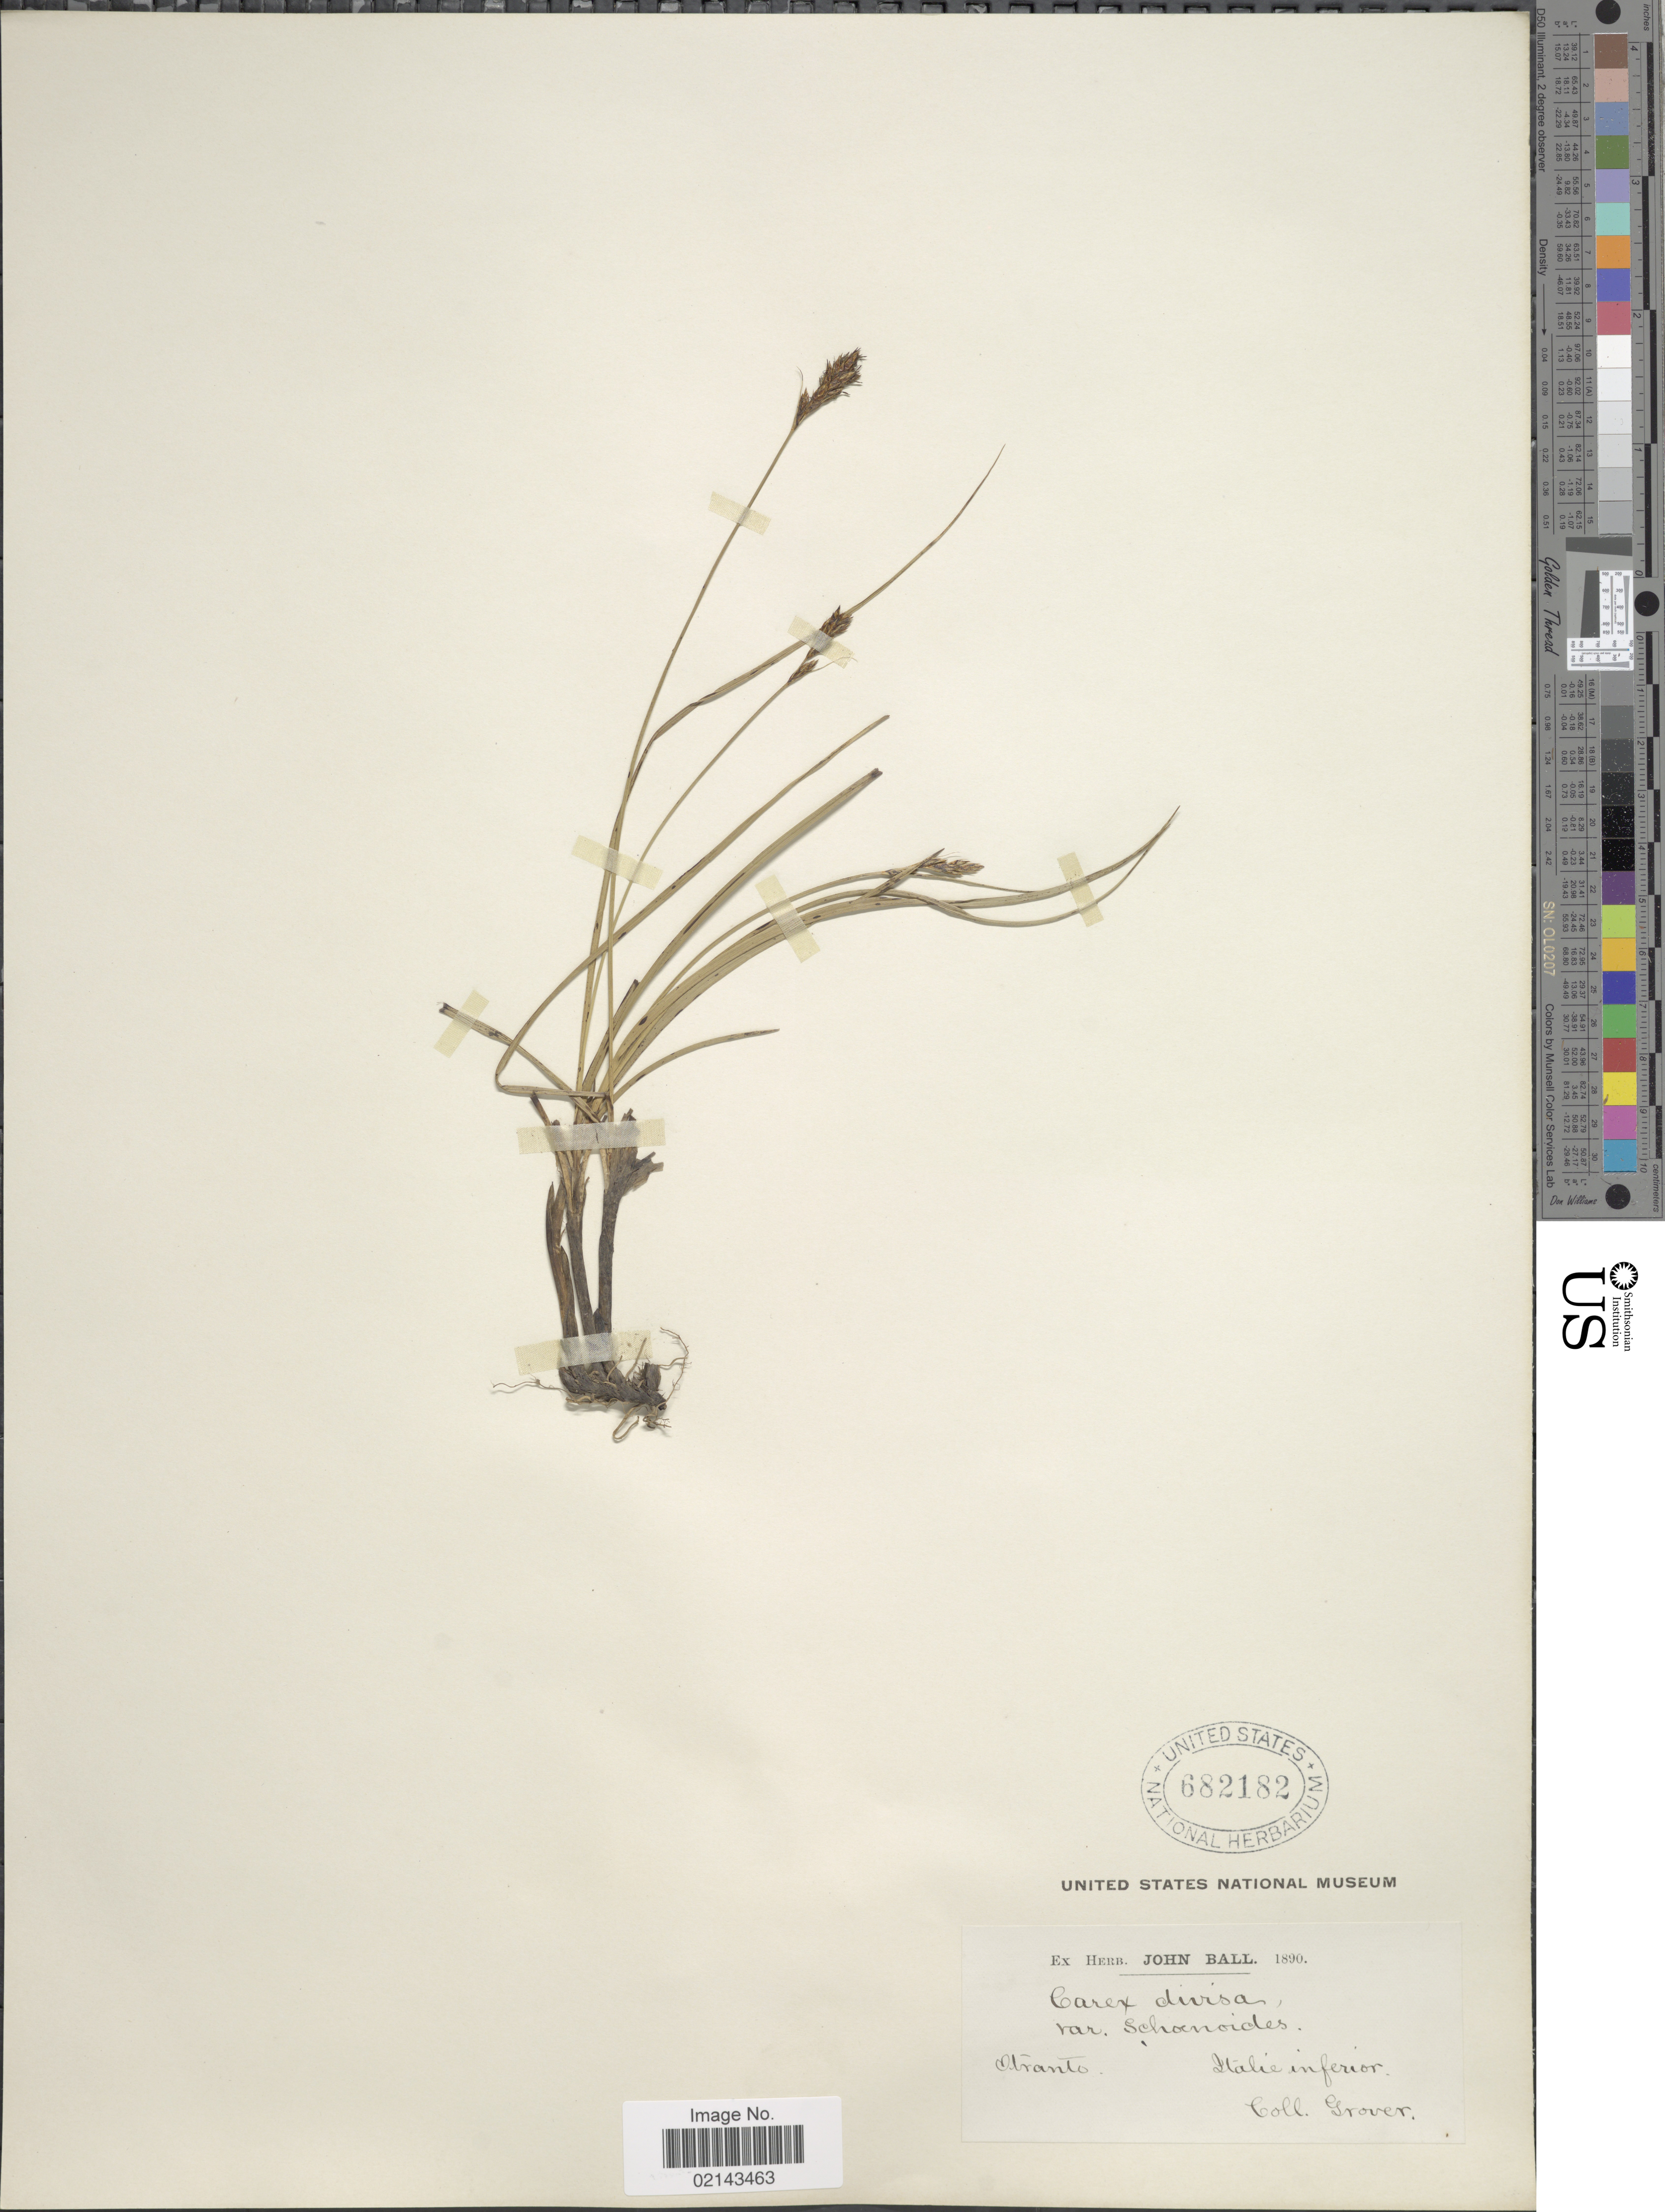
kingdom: Plantae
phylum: Tracheophyta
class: Liliopsida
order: Poales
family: Cyperaceae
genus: Carex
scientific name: Carex divisa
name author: Huds.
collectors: -. Grover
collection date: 1890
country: Italy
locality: Otranto, Italie inferior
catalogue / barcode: US 682182